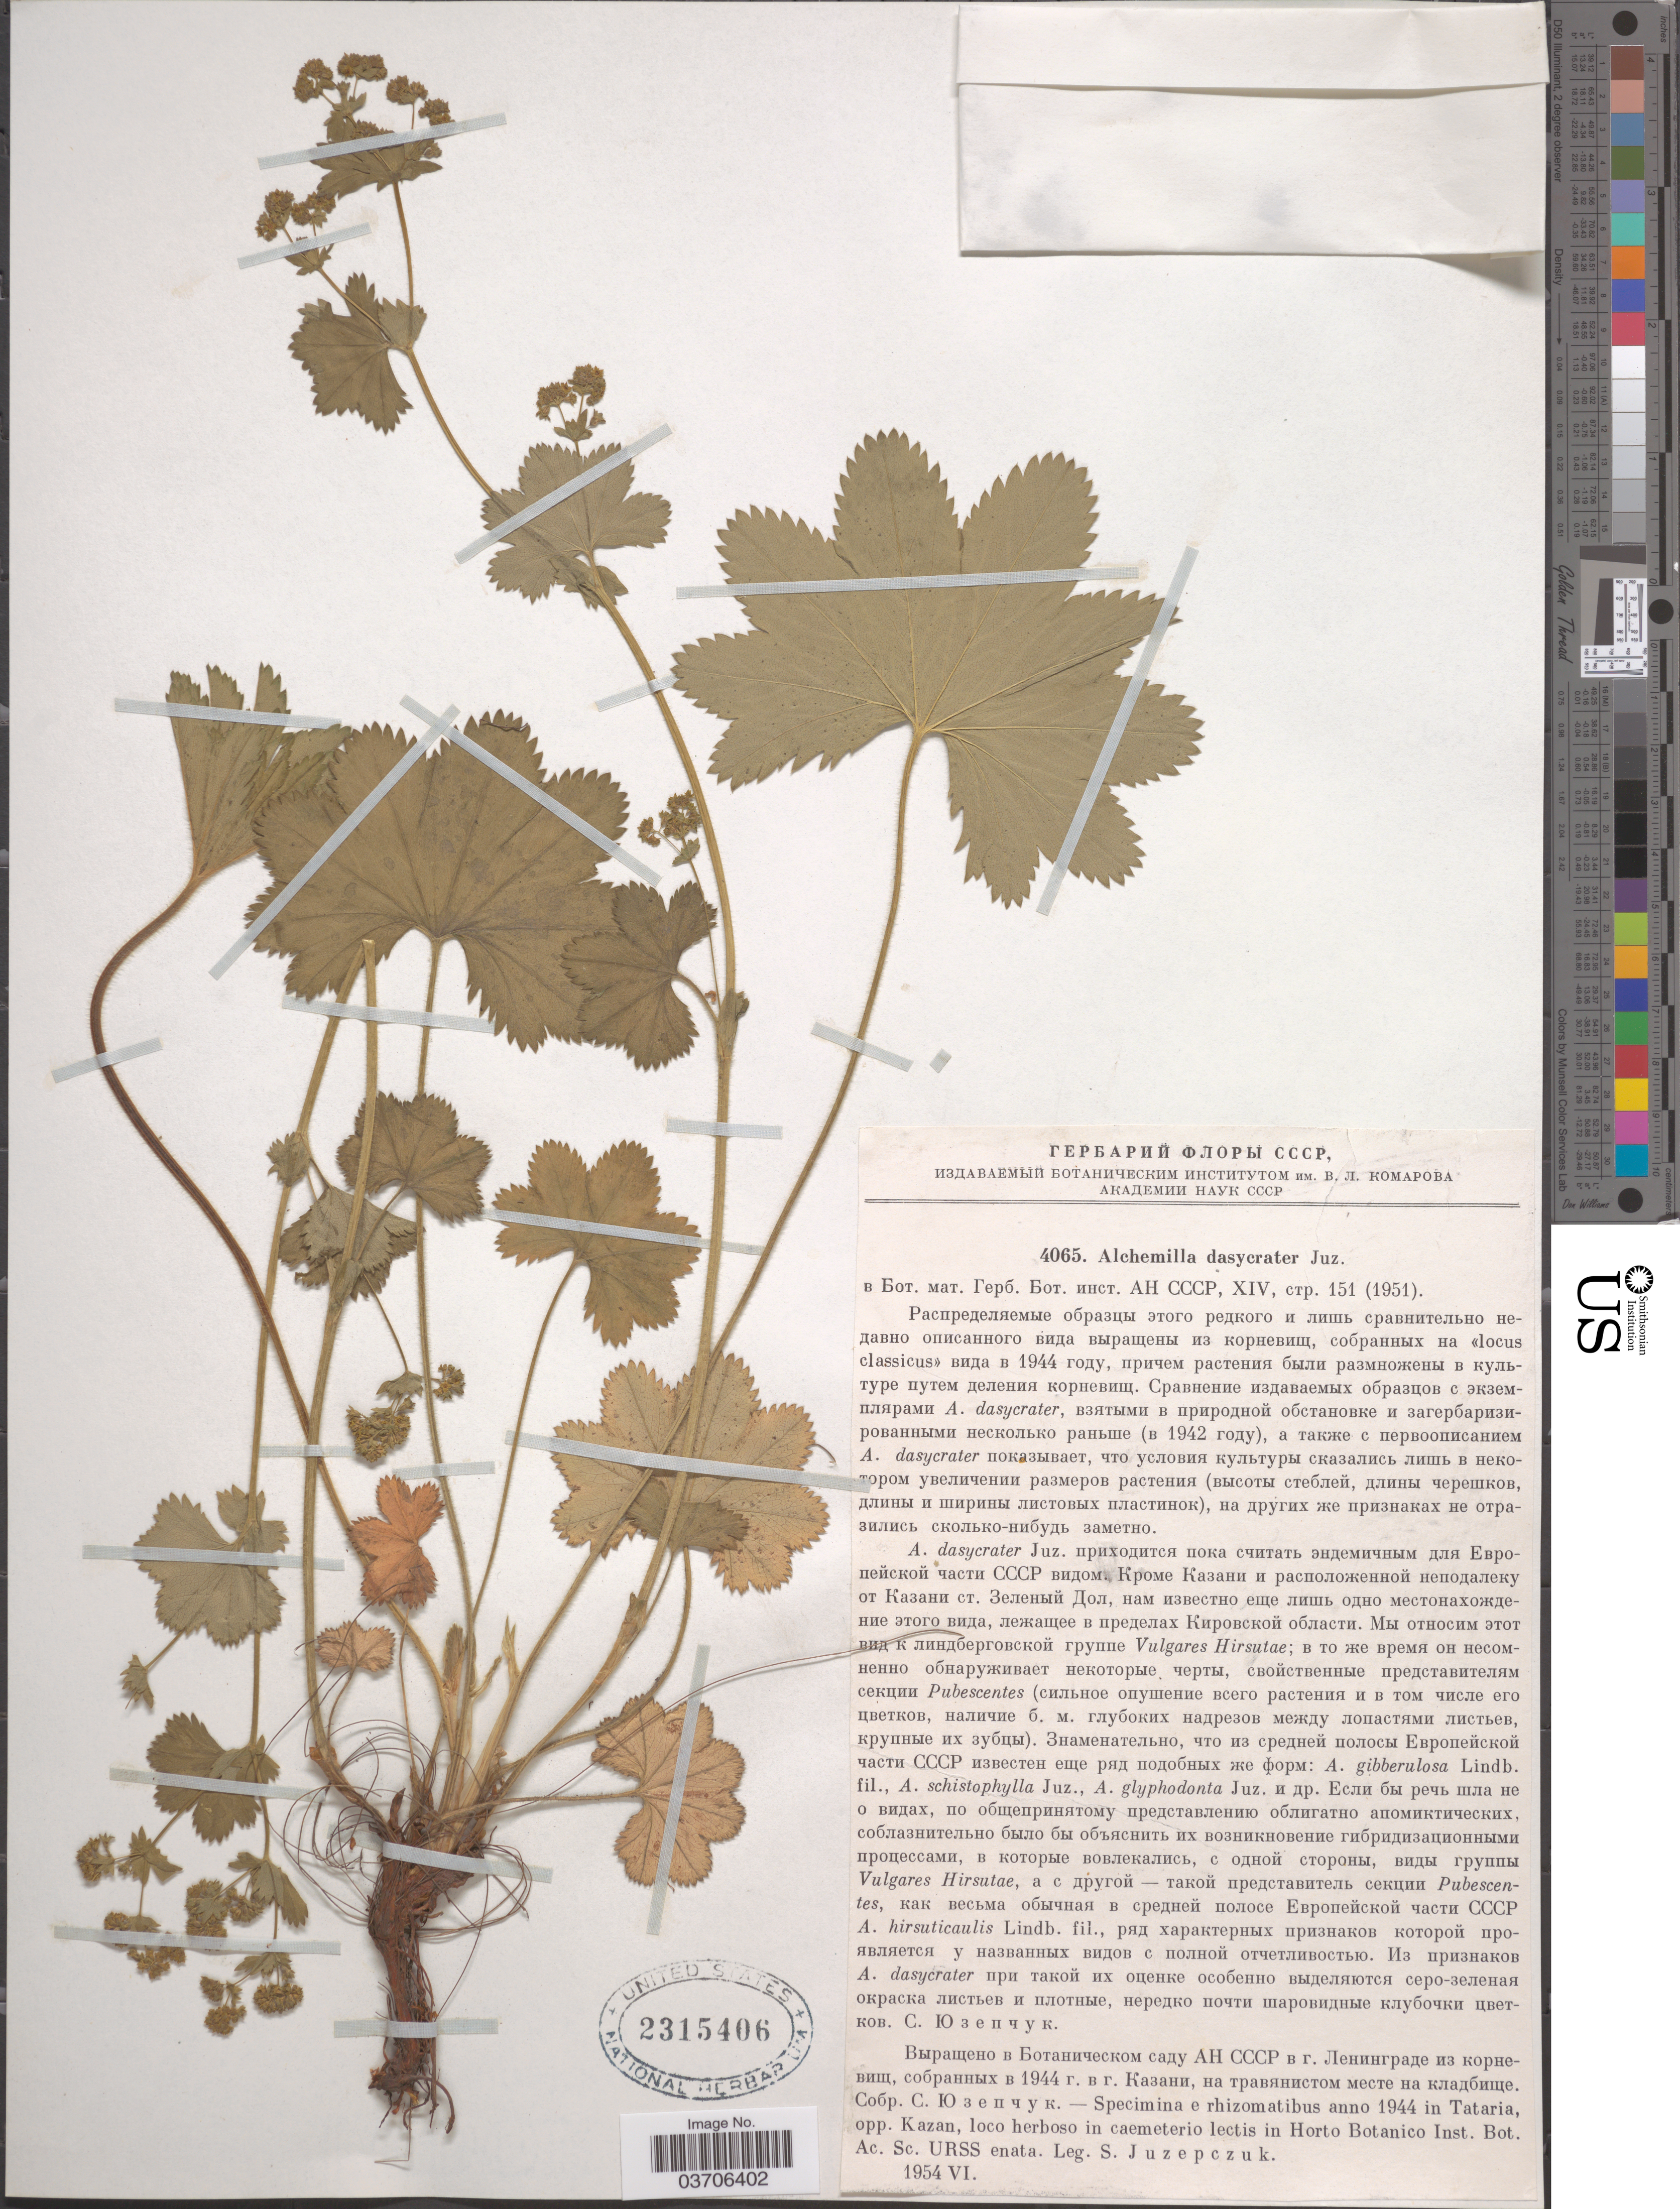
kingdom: Plantae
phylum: Tracheophyta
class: Magnoliopsida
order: Rosales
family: Rosaceae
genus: Alchemilla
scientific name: Alchemilla dasycrater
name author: Juz.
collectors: S. V. Juzepczuk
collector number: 4065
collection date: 1954-06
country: Russian Federation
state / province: Tatarstan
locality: Tataria, opp. Kazan, loco herboso in caemeterio lectis in Horto Botanico Inst. Bot. Ac. Sc. URSS enata.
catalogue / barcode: US 2315406